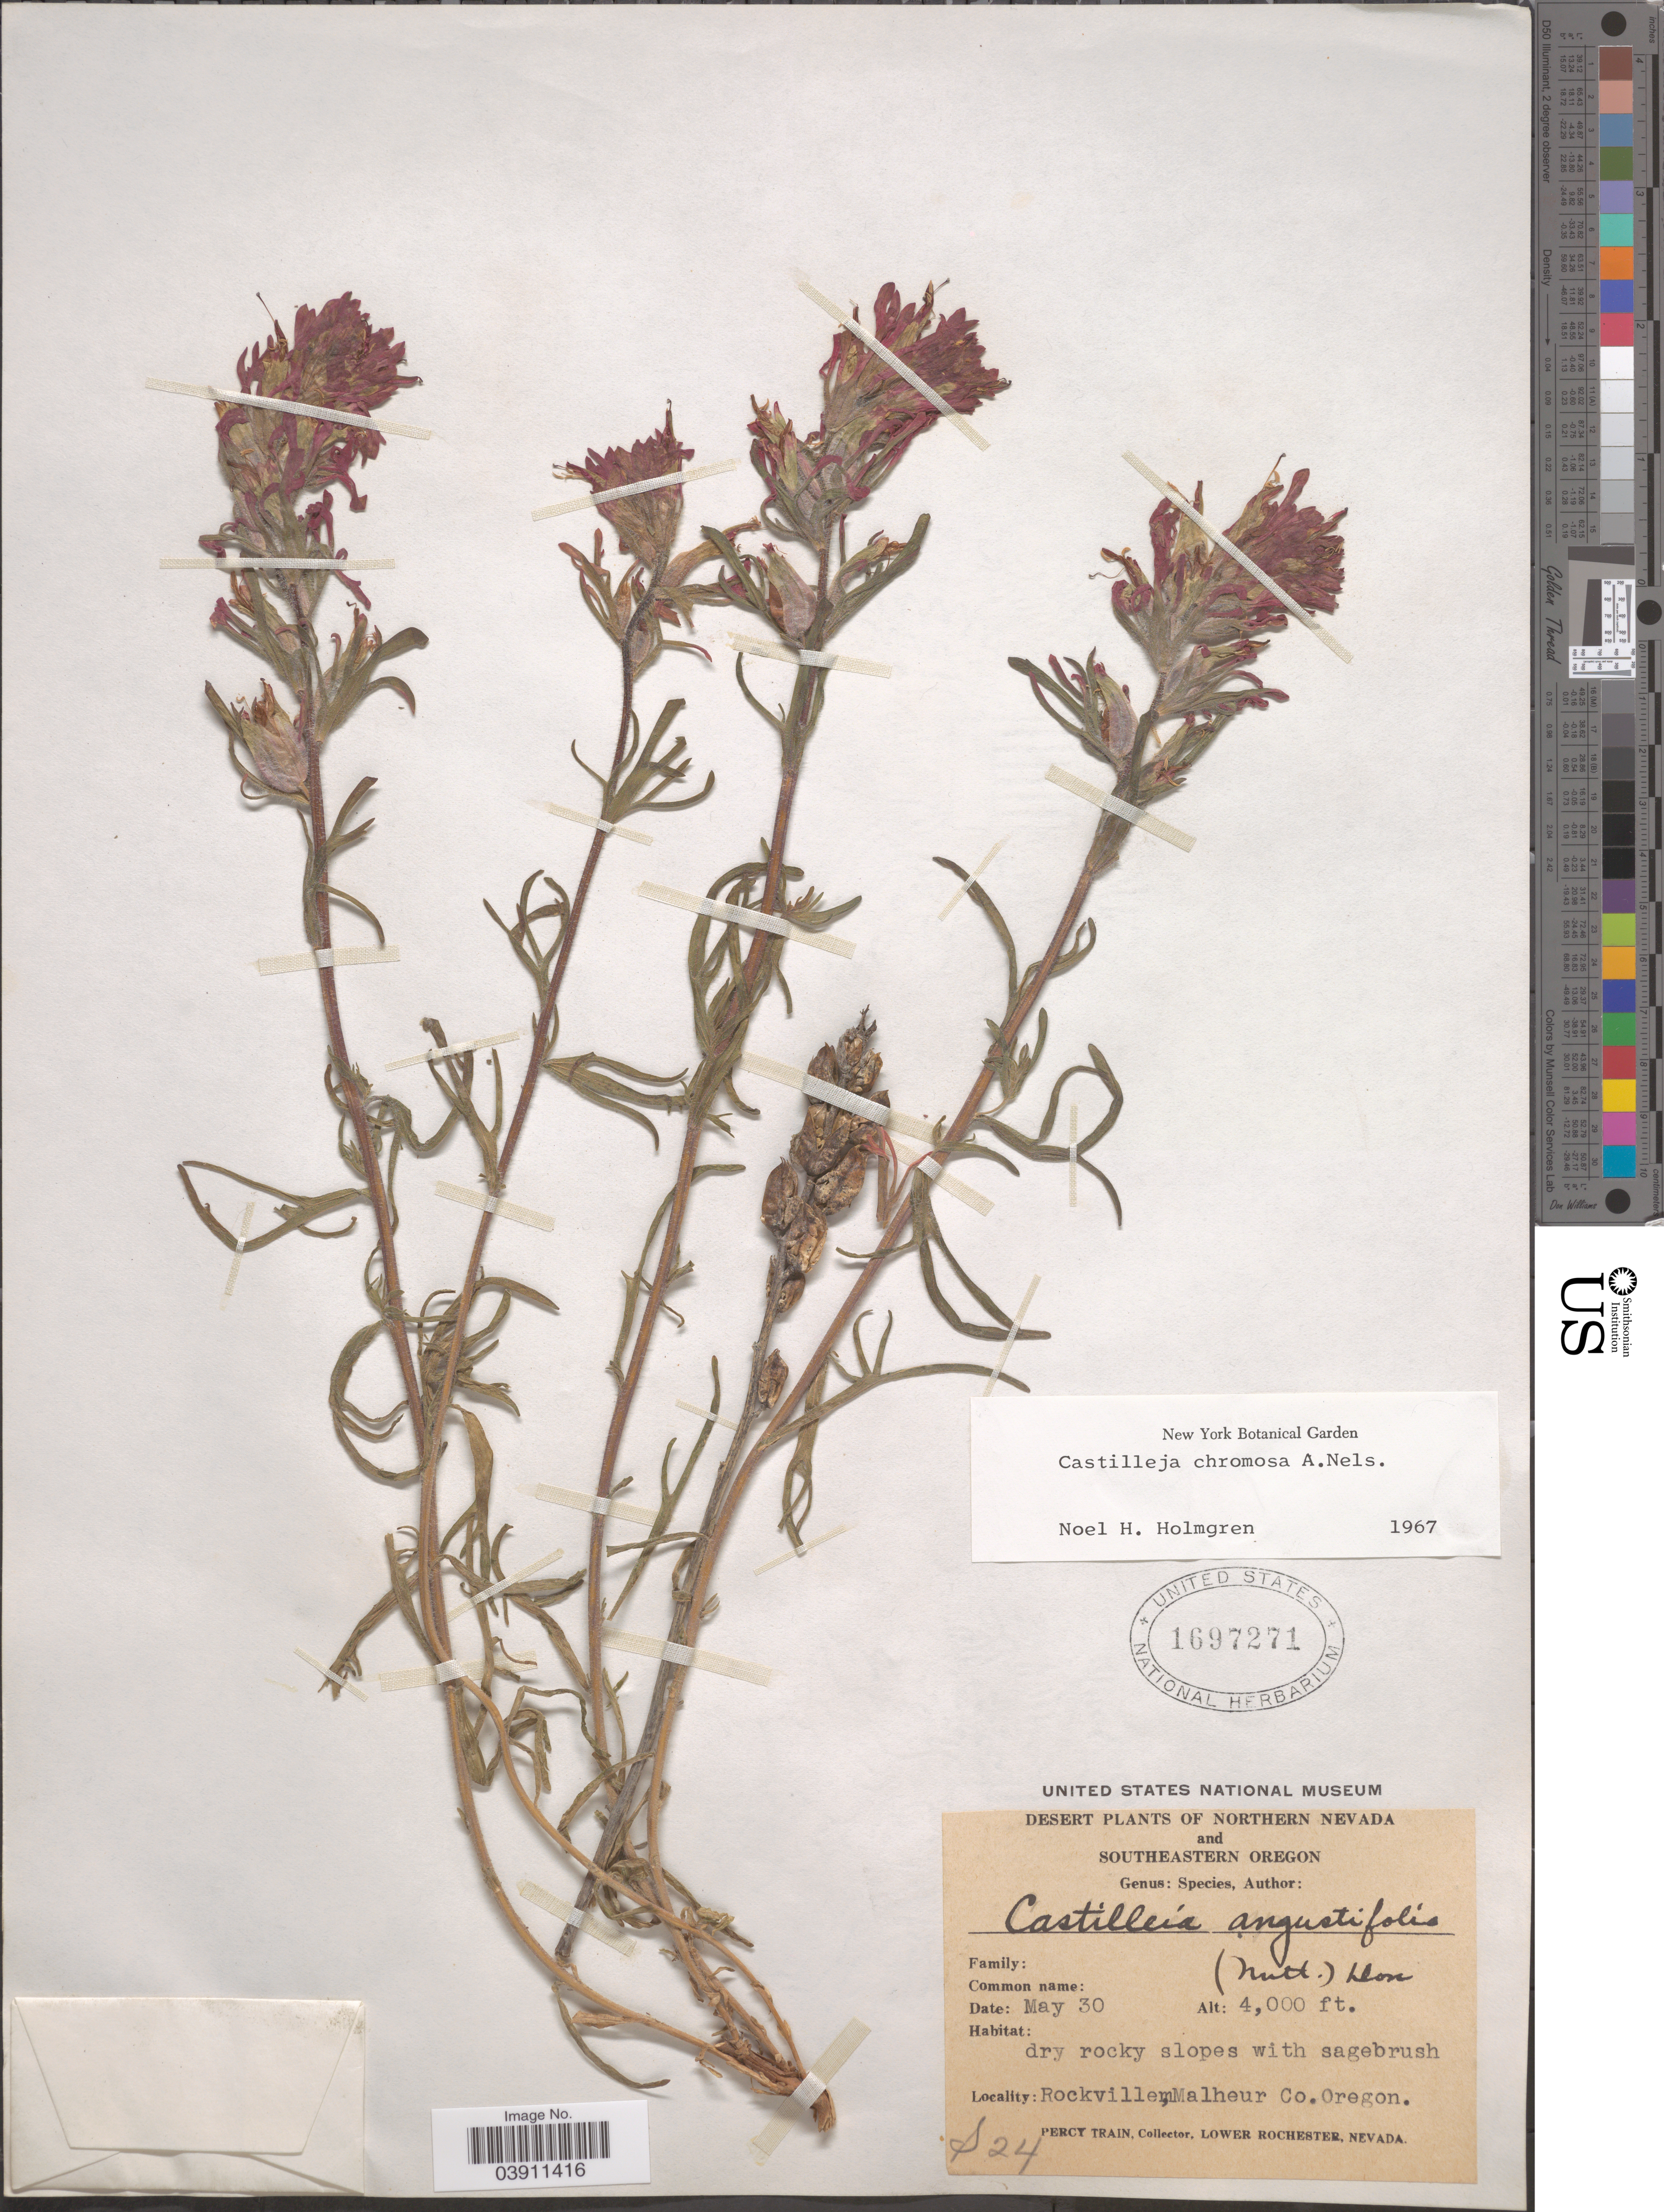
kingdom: Plantae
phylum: Tracheophyta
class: Magnoliopsida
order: Lamiales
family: Orobanchaceae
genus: Castilleja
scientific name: Castilleja chromosa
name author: A. Nelson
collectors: P. Train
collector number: S24*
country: United States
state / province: Oregon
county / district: Malheur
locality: Southeastern Oregon. Rockville, Malheur Co.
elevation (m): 1219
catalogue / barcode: US 1697271